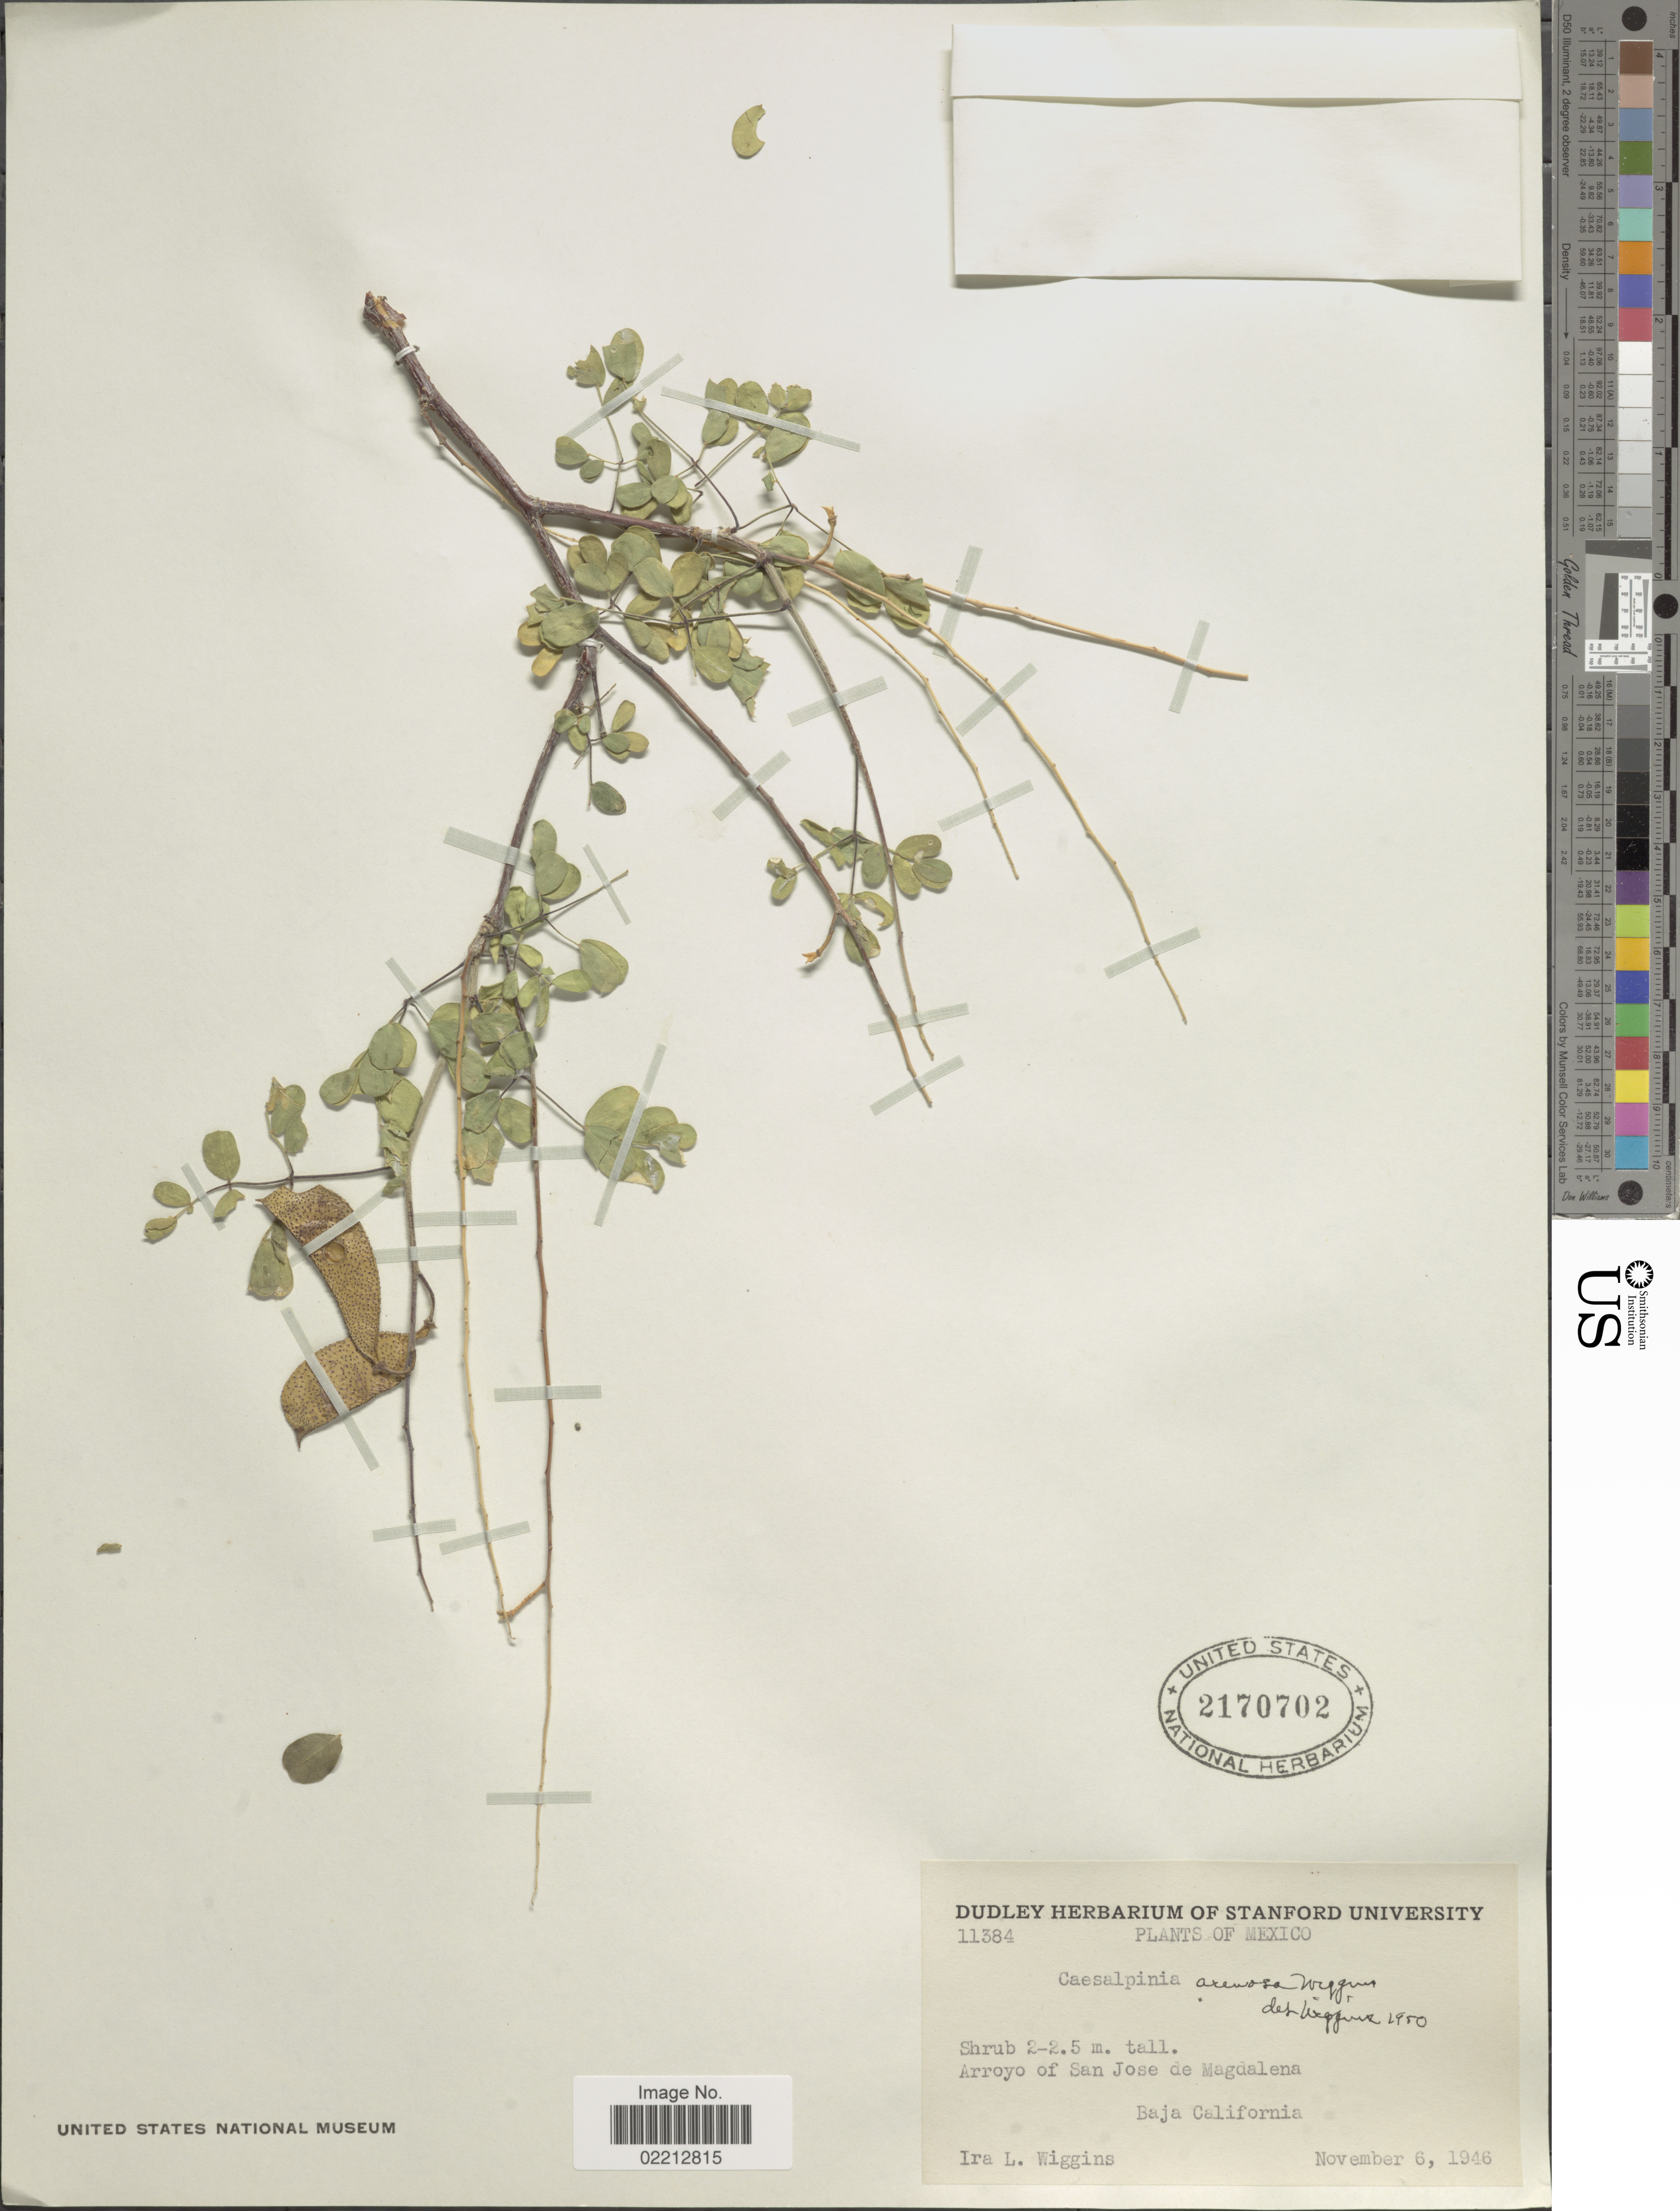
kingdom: Plantae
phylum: Tracheophyta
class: Magnoliopsida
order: Fabales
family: Fabaceae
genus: Erythrostemon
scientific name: Erythrostemon pannosus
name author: (K. Brandegee) Gagnon & G.P. Lewis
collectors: I. L. Wiggins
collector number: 11384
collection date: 1946-11-06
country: Mexico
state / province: Baja California Sur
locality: Arroyo of San Jose de Magdalena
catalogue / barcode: US 2170702